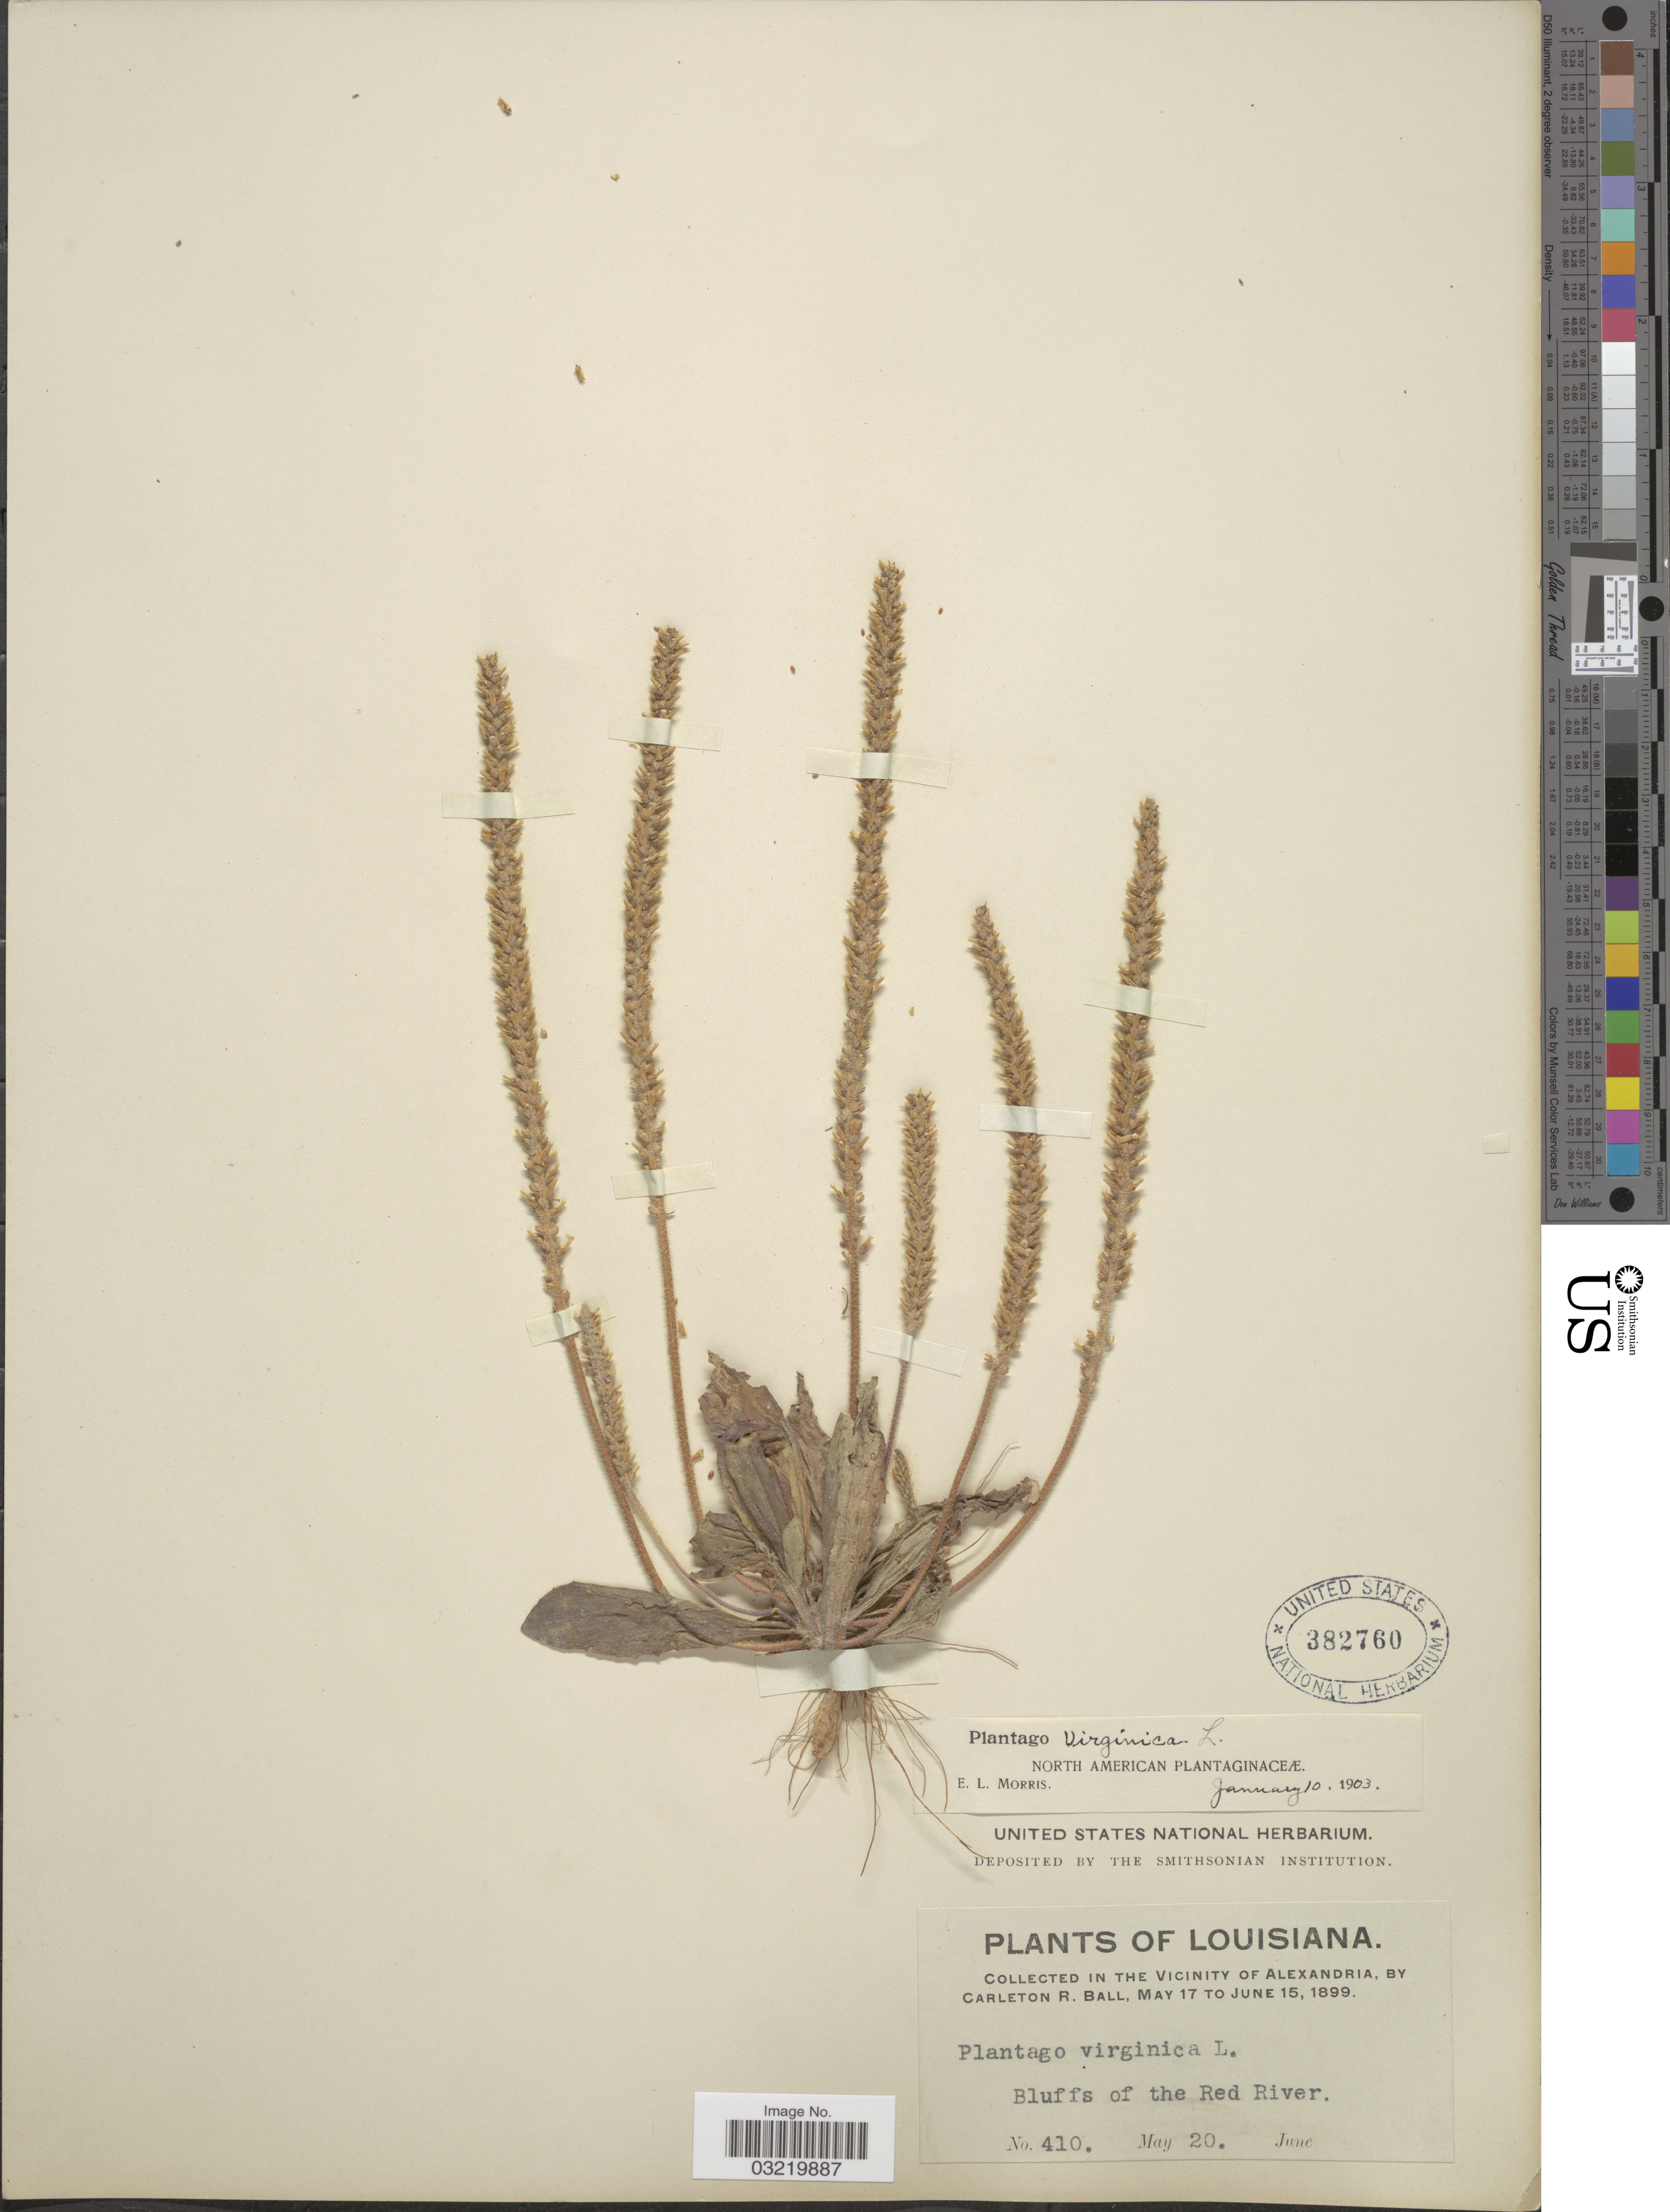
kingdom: Plantae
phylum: Tracheophyta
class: Magnoliopsida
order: Lamiales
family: Plantaginaceae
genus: Plantago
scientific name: Plantago virginica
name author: L.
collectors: C. R. Ball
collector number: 410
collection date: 1899-05-20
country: United States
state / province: Louisiana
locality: In the Vicinity of Alexandria. Bluffs of the Red River.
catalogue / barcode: US 382760